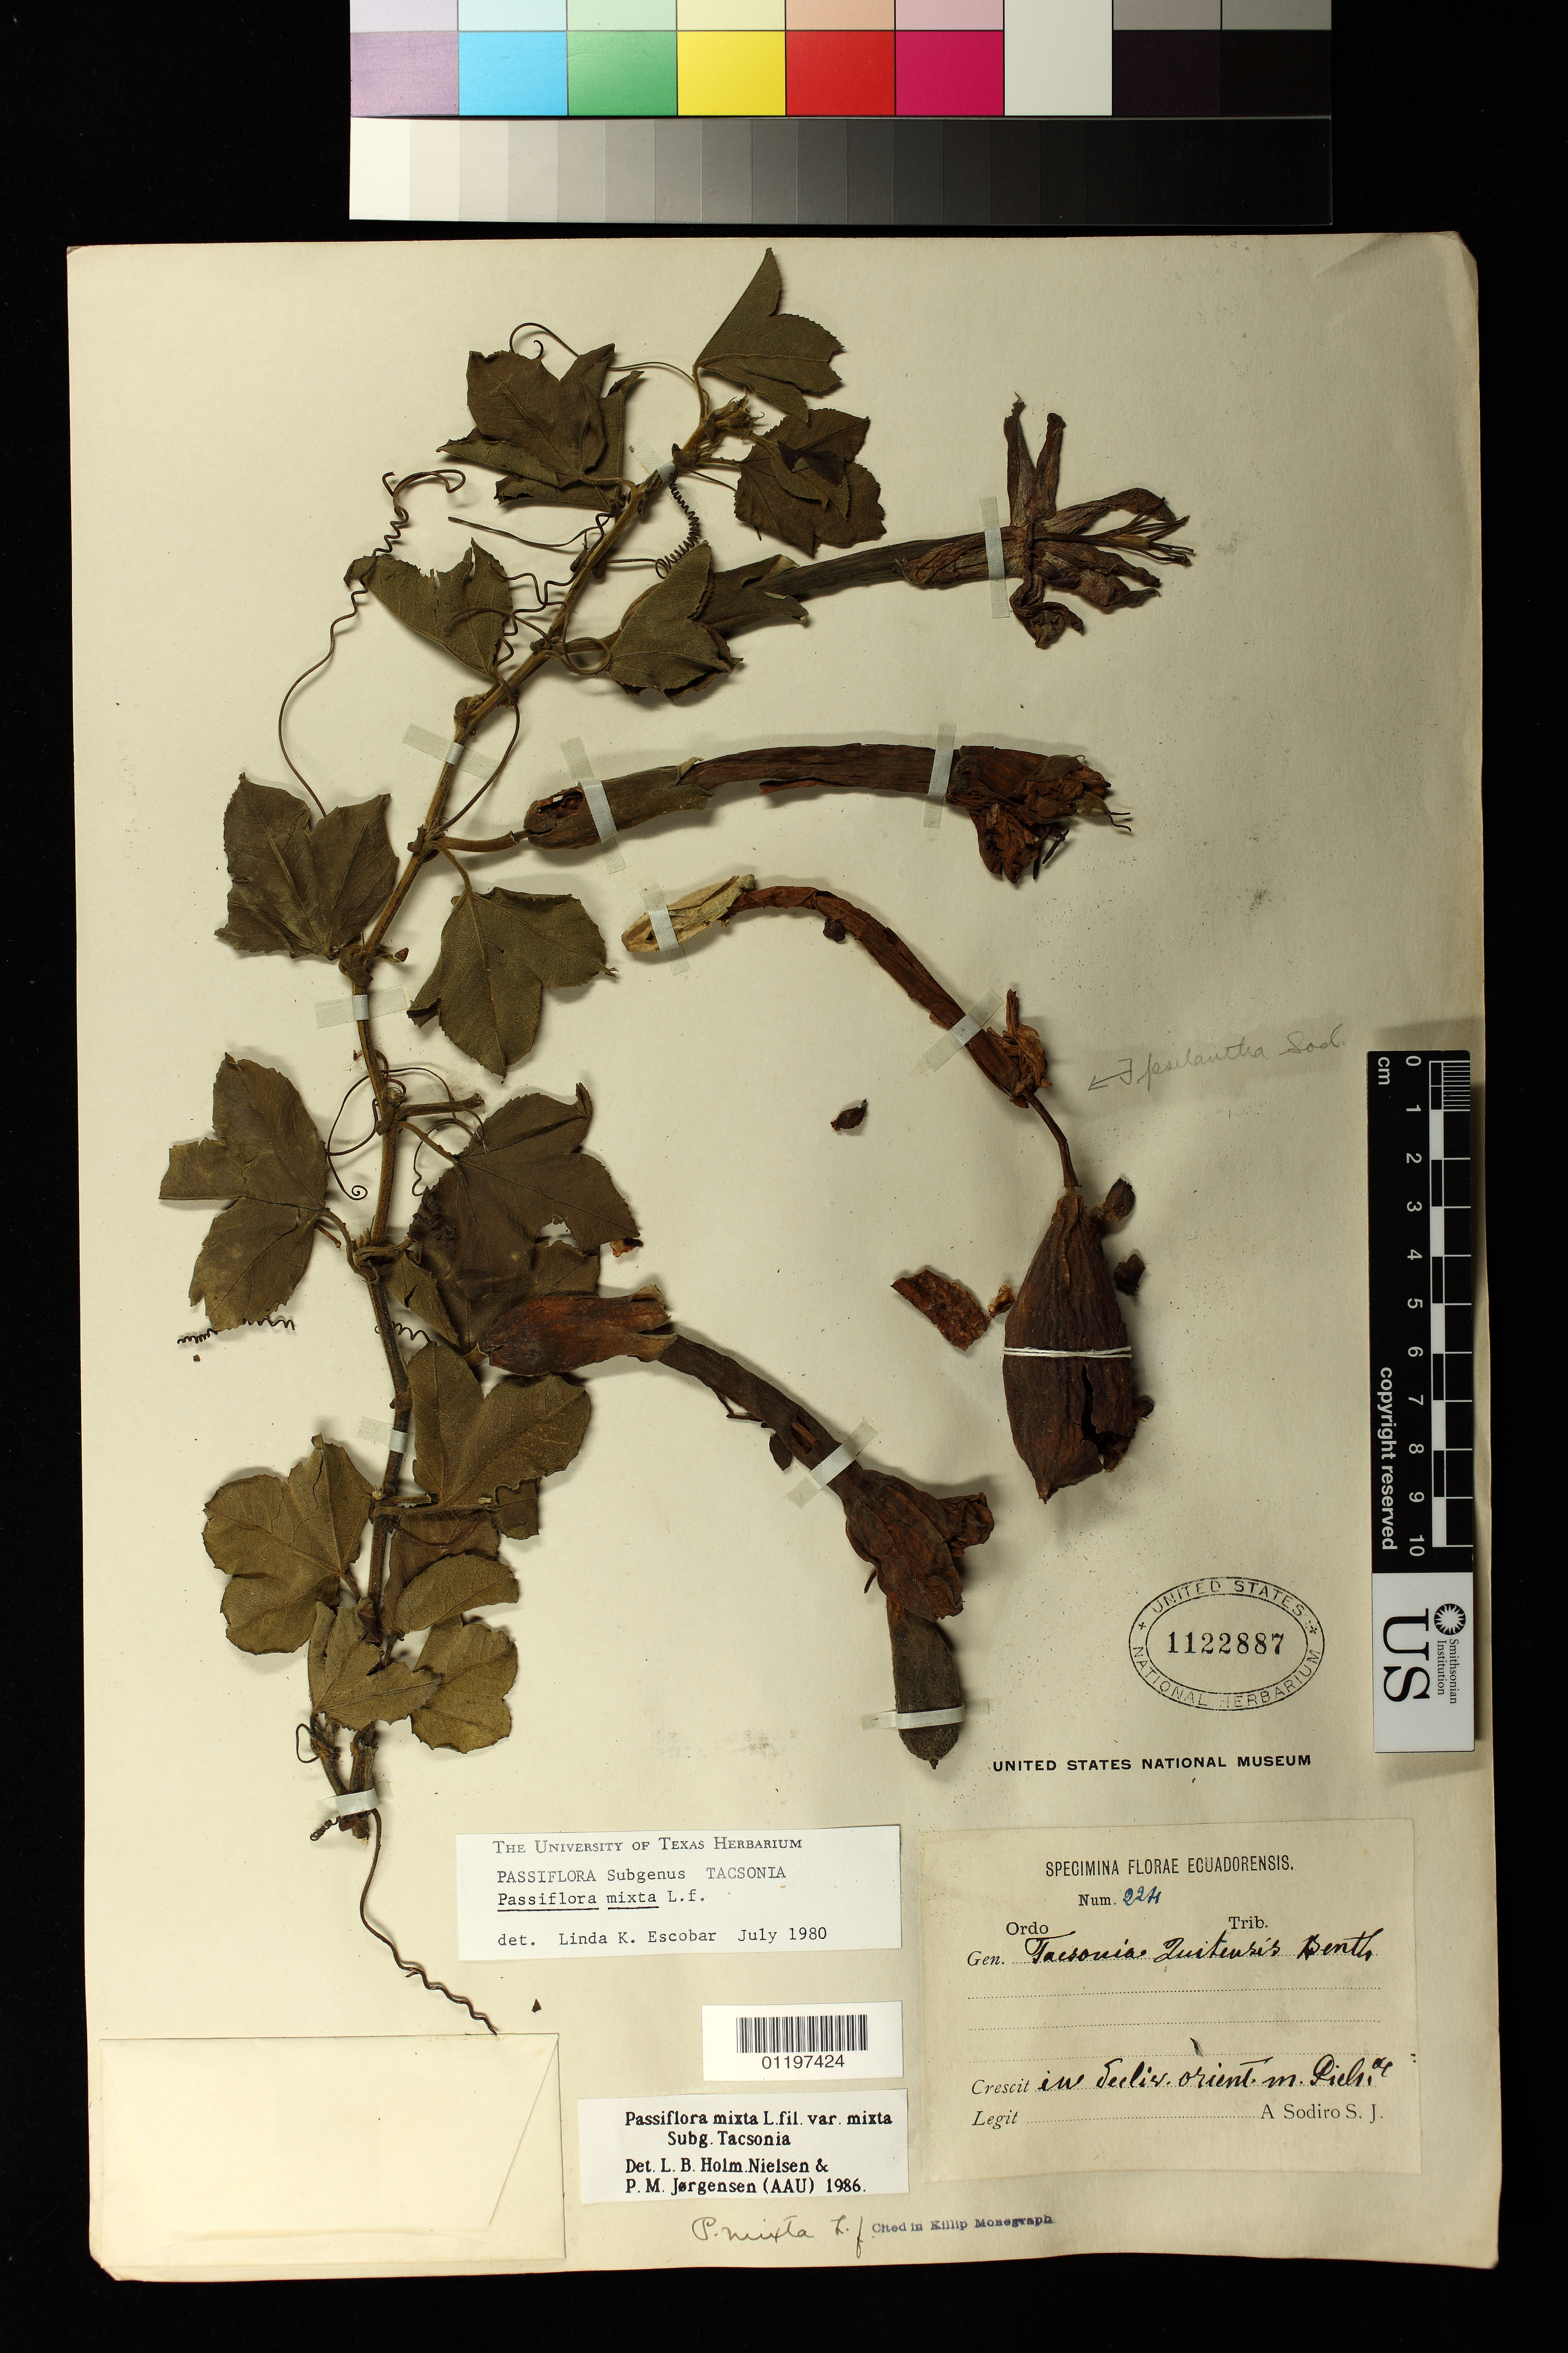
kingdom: Plantae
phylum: Tracheophyta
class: Magnoliopsida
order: Malpighiales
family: Passifloraceae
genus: Passiflora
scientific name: Passiflora mixta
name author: L. f.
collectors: A. Sodiro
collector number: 224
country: Ecuador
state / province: Pichincha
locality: In decliv. orient. nr. Pichincha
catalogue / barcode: US 1122887